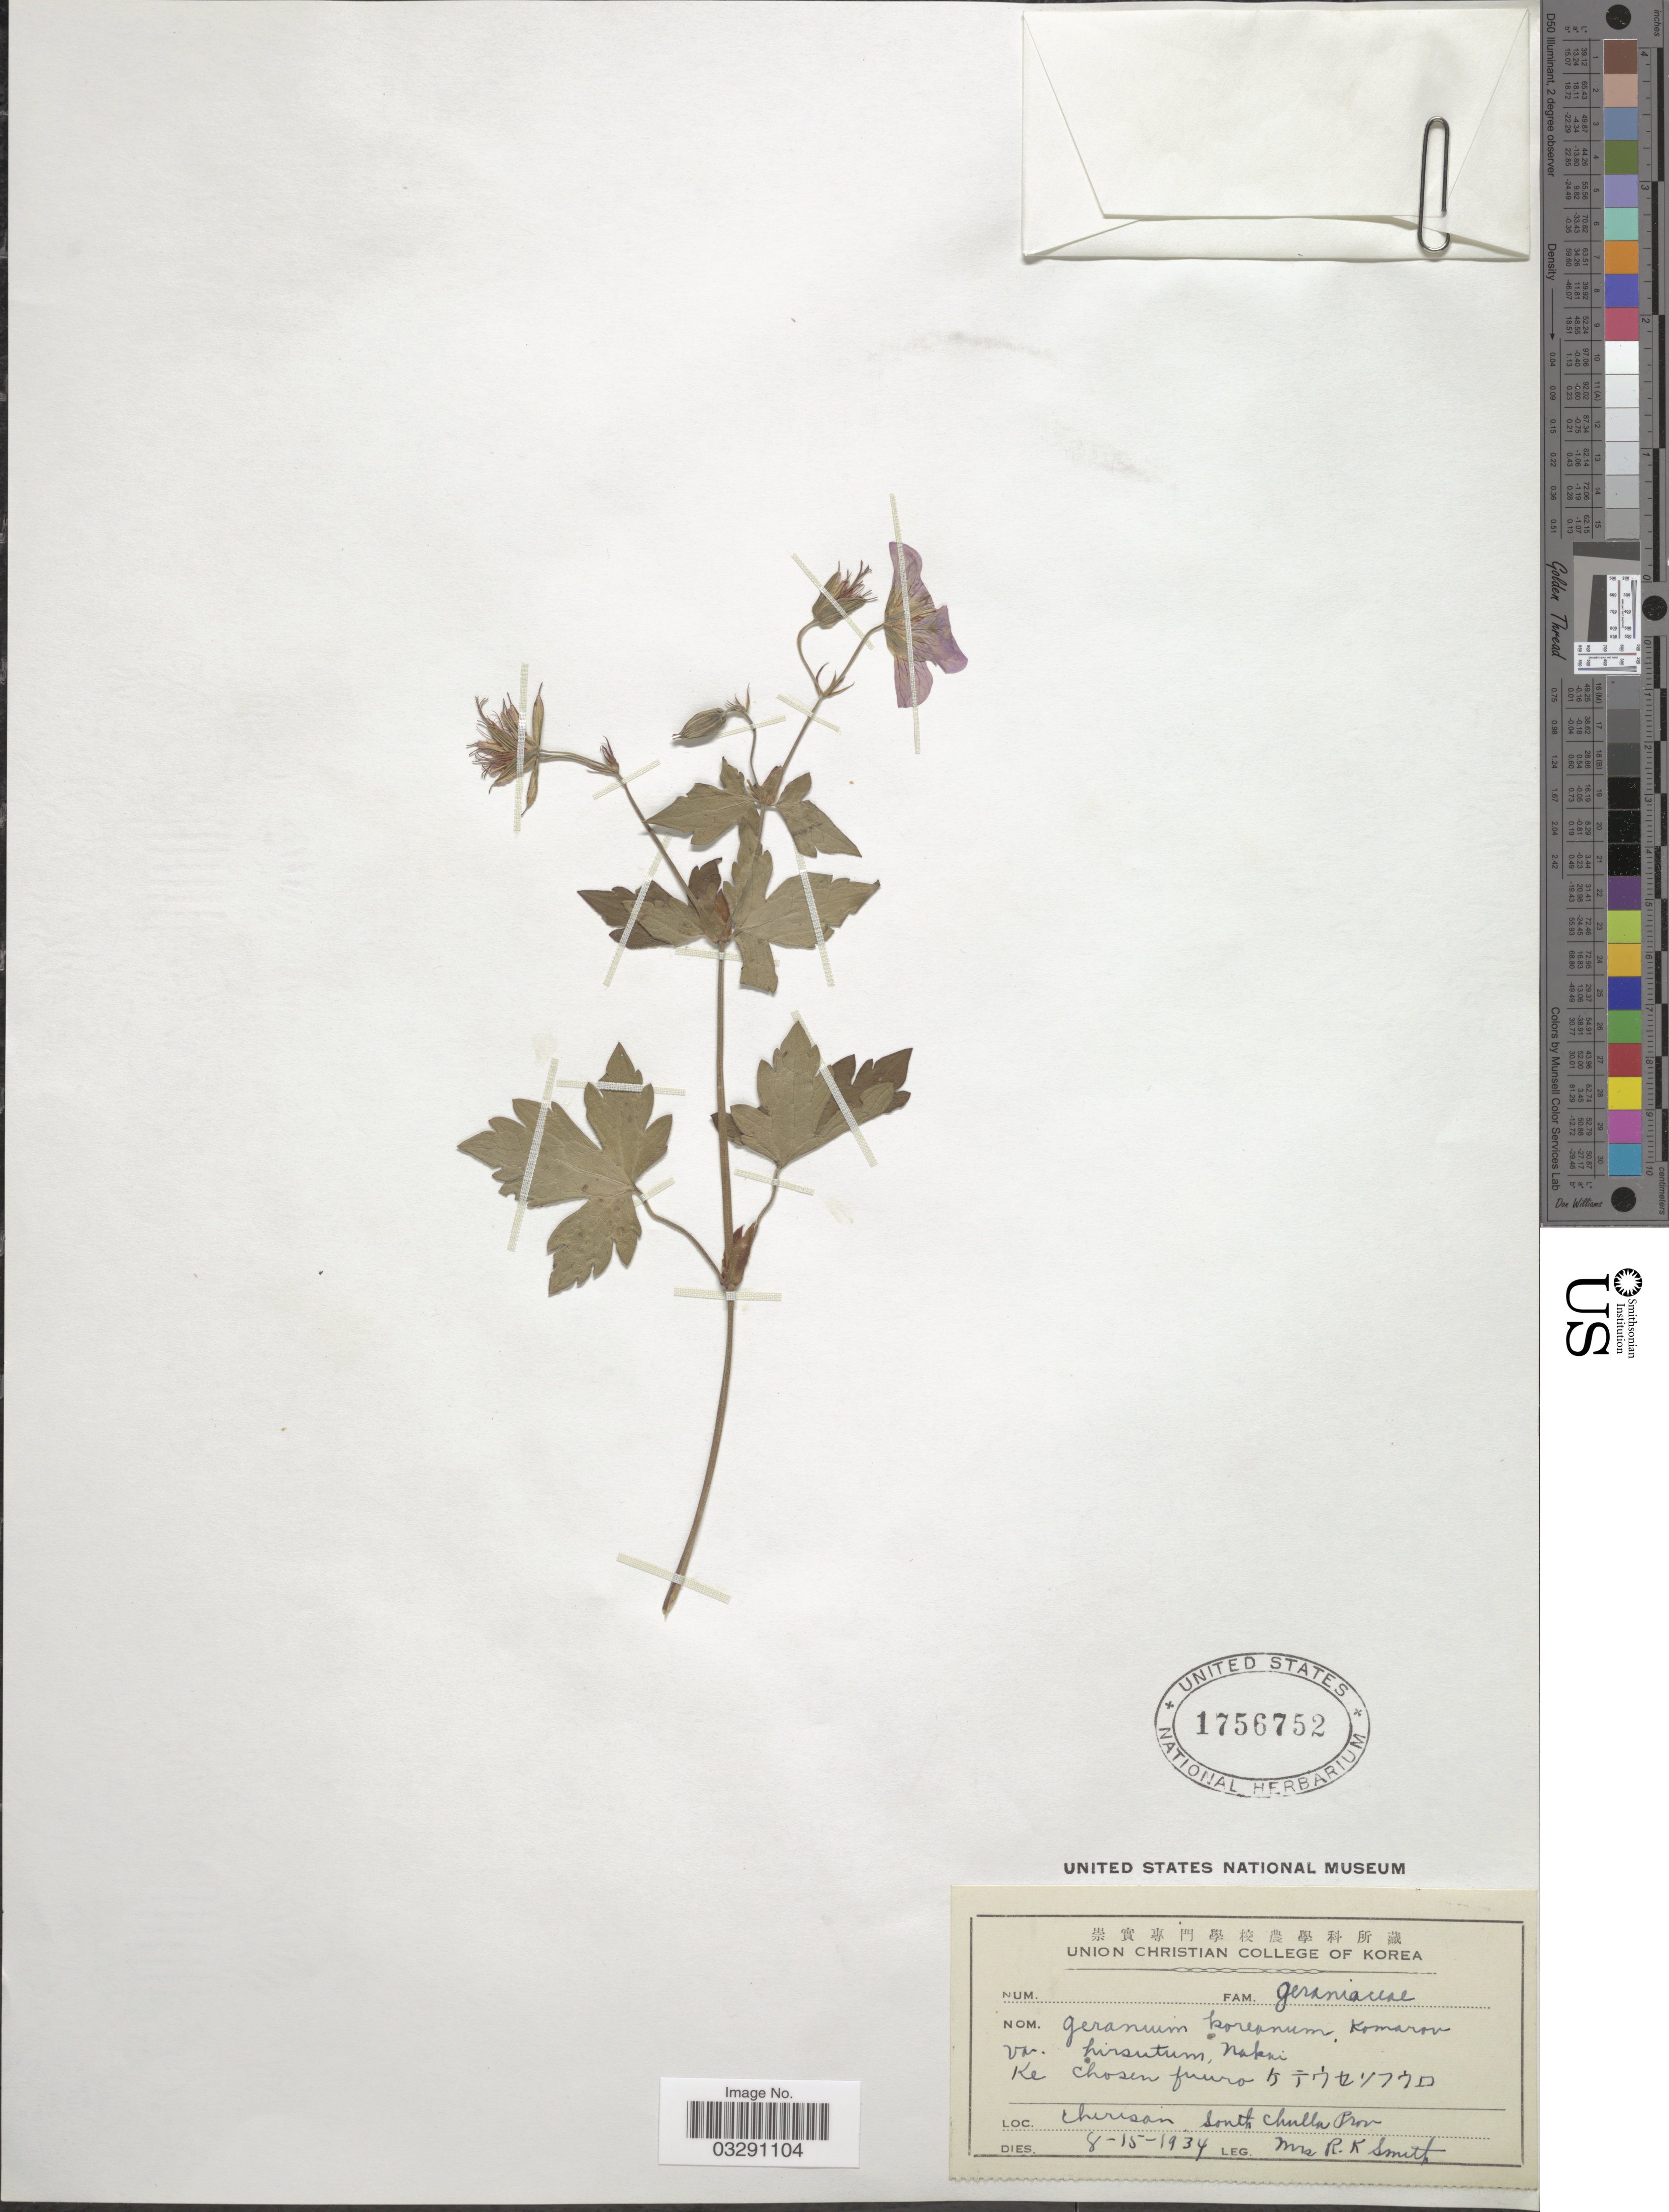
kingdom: Plantae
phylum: Tracheophyta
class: Magnoliopsida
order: Geraniales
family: Geraniaceae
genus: Geranium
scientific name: Geranium koreanum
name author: Kom.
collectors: R. Smith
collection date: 1934-08-15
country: South Korea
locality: Chirison South Chulla Prov.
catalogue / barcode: US 1756752